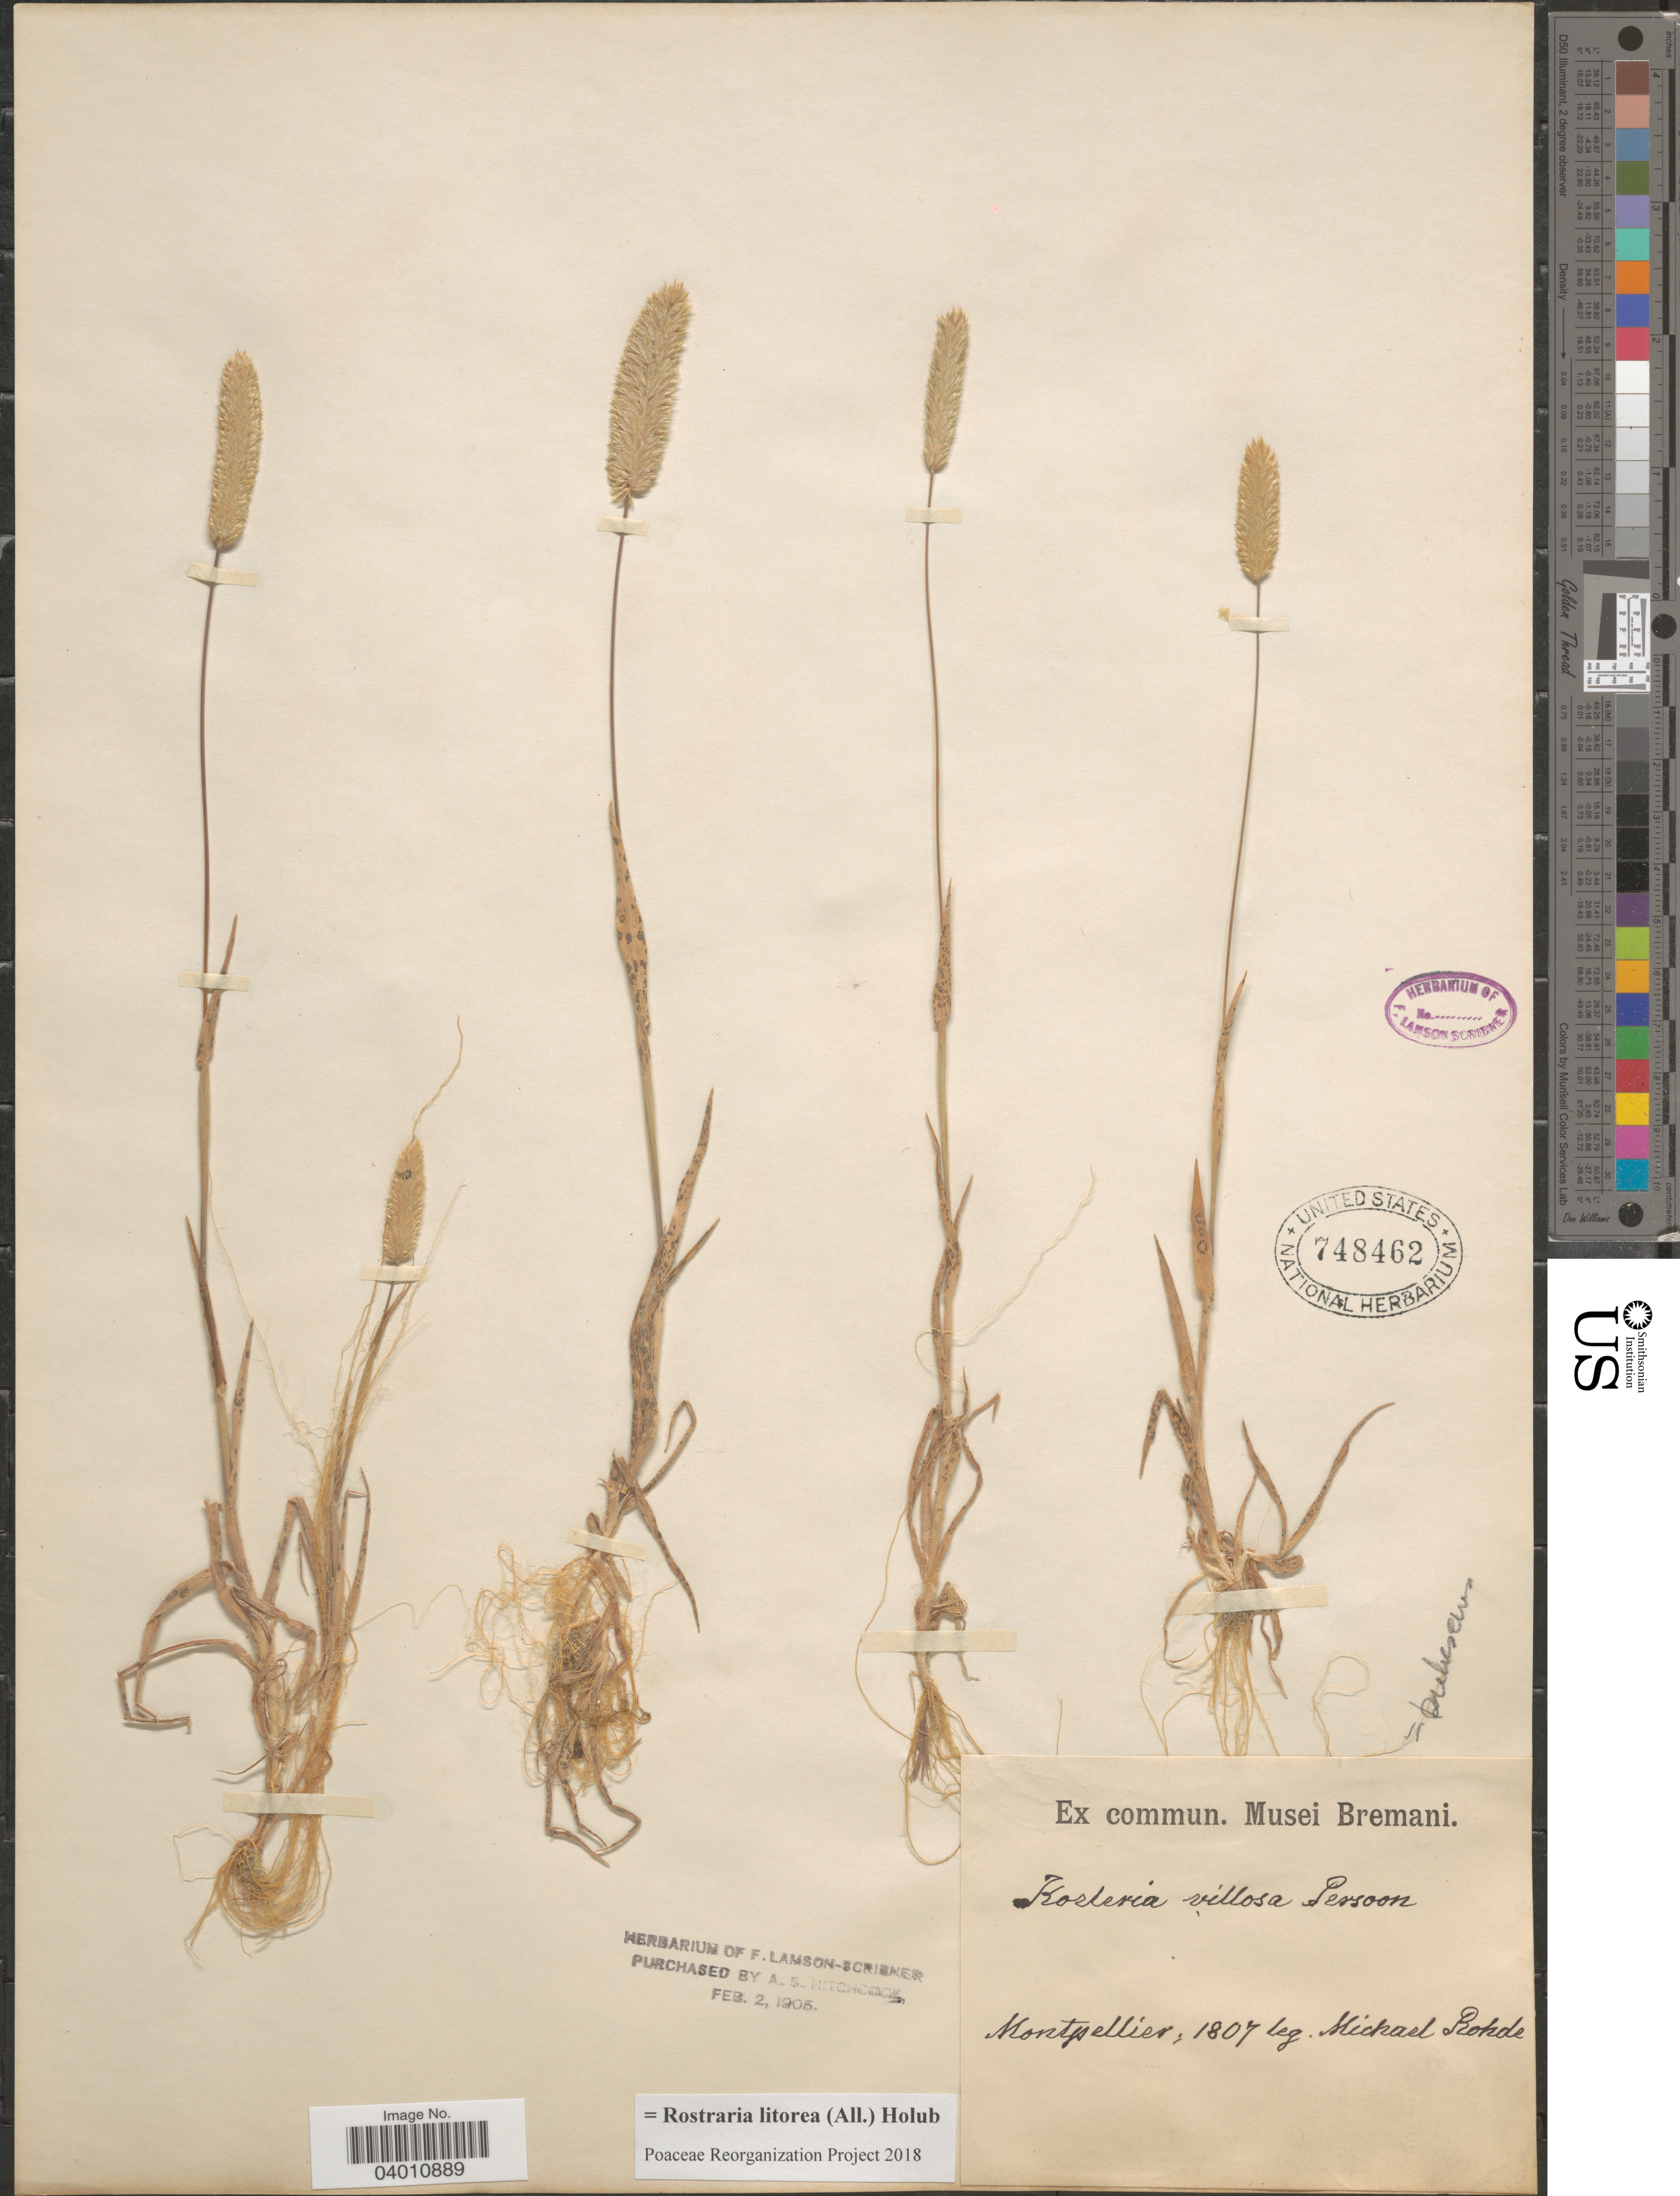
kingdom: Plantae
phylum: Tracheophyta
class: Liliopsida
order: Poales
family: Poaceae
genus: Rostraria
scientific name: Rostraria litorea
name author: (All.) Holub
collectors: M. Rohde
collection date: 1807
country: France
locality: Montpellier.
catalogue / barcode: US 748462